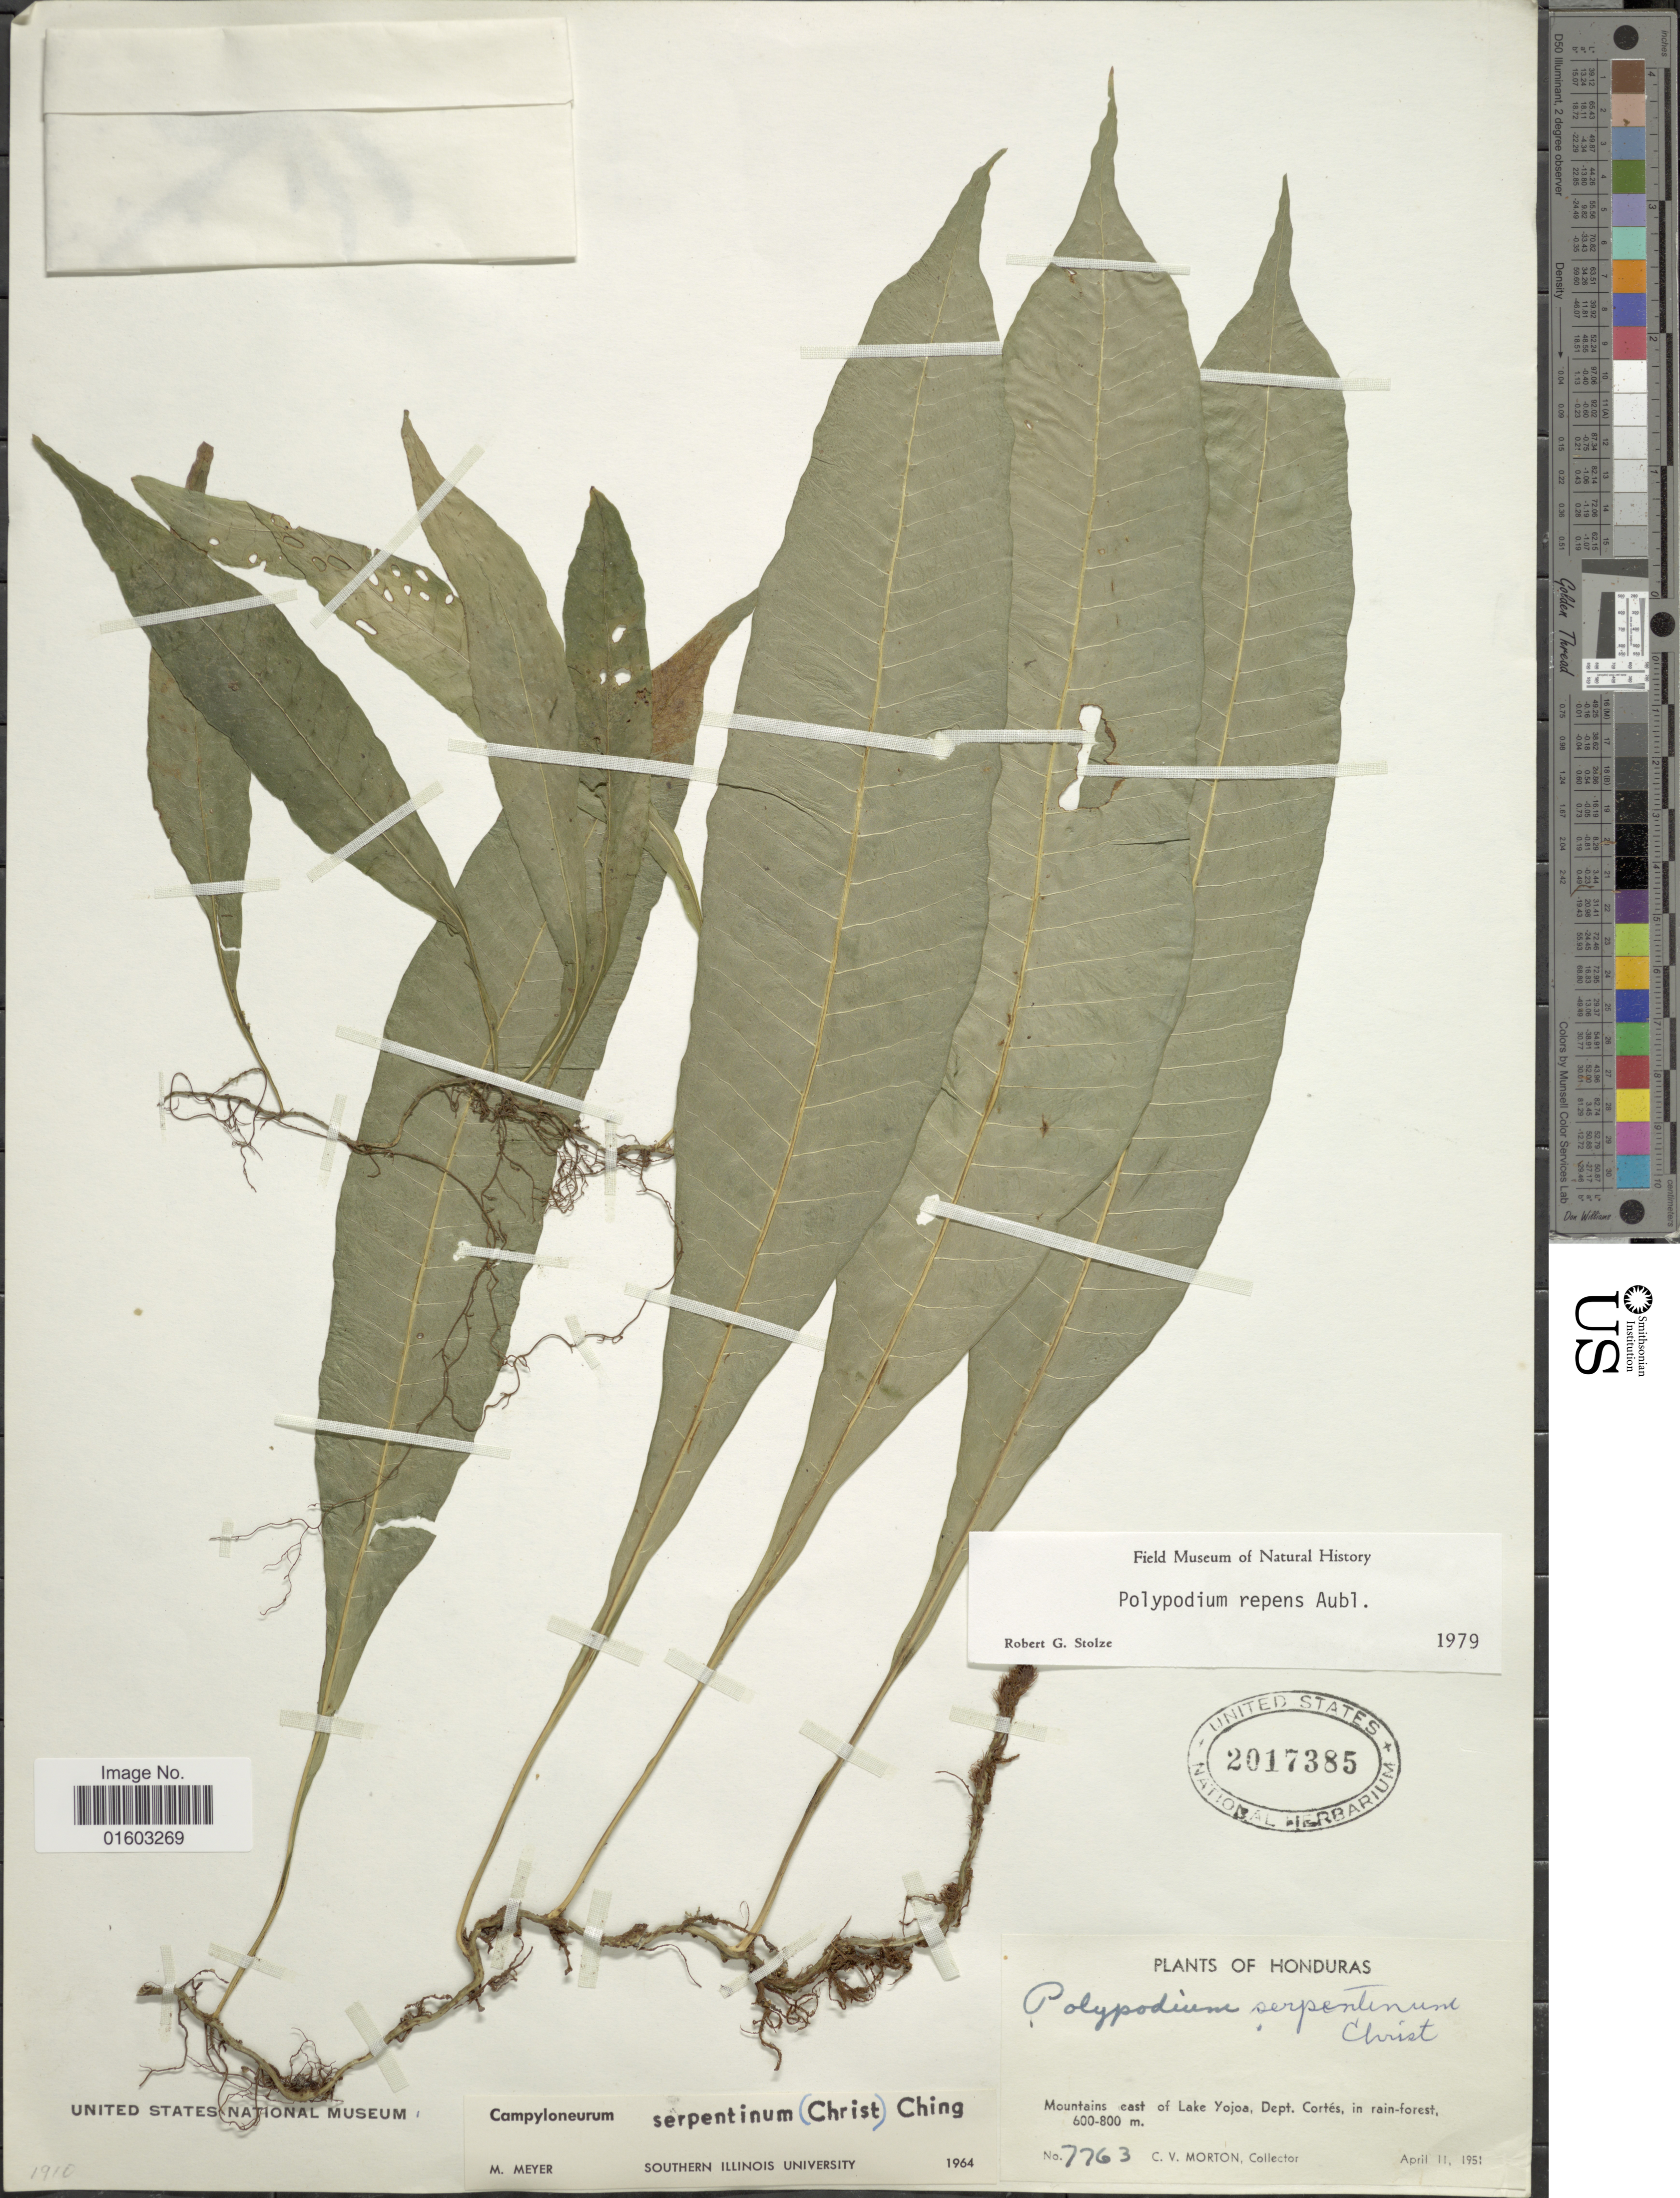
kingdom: Plantae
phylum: Tracheophyta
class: Polypodiopsida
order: Polypodiales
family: Polypodiaceae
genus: Campyloneurum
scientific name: Campyloneurum repens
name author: (Aubl.) C. Presl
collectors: C. V. Morton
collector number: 7763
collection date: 1951-04-11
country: Honduras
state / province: Cortés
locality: Mountains east of Lake Yojoa, Dept. Cortes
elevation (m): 600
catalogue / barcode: US 2017385